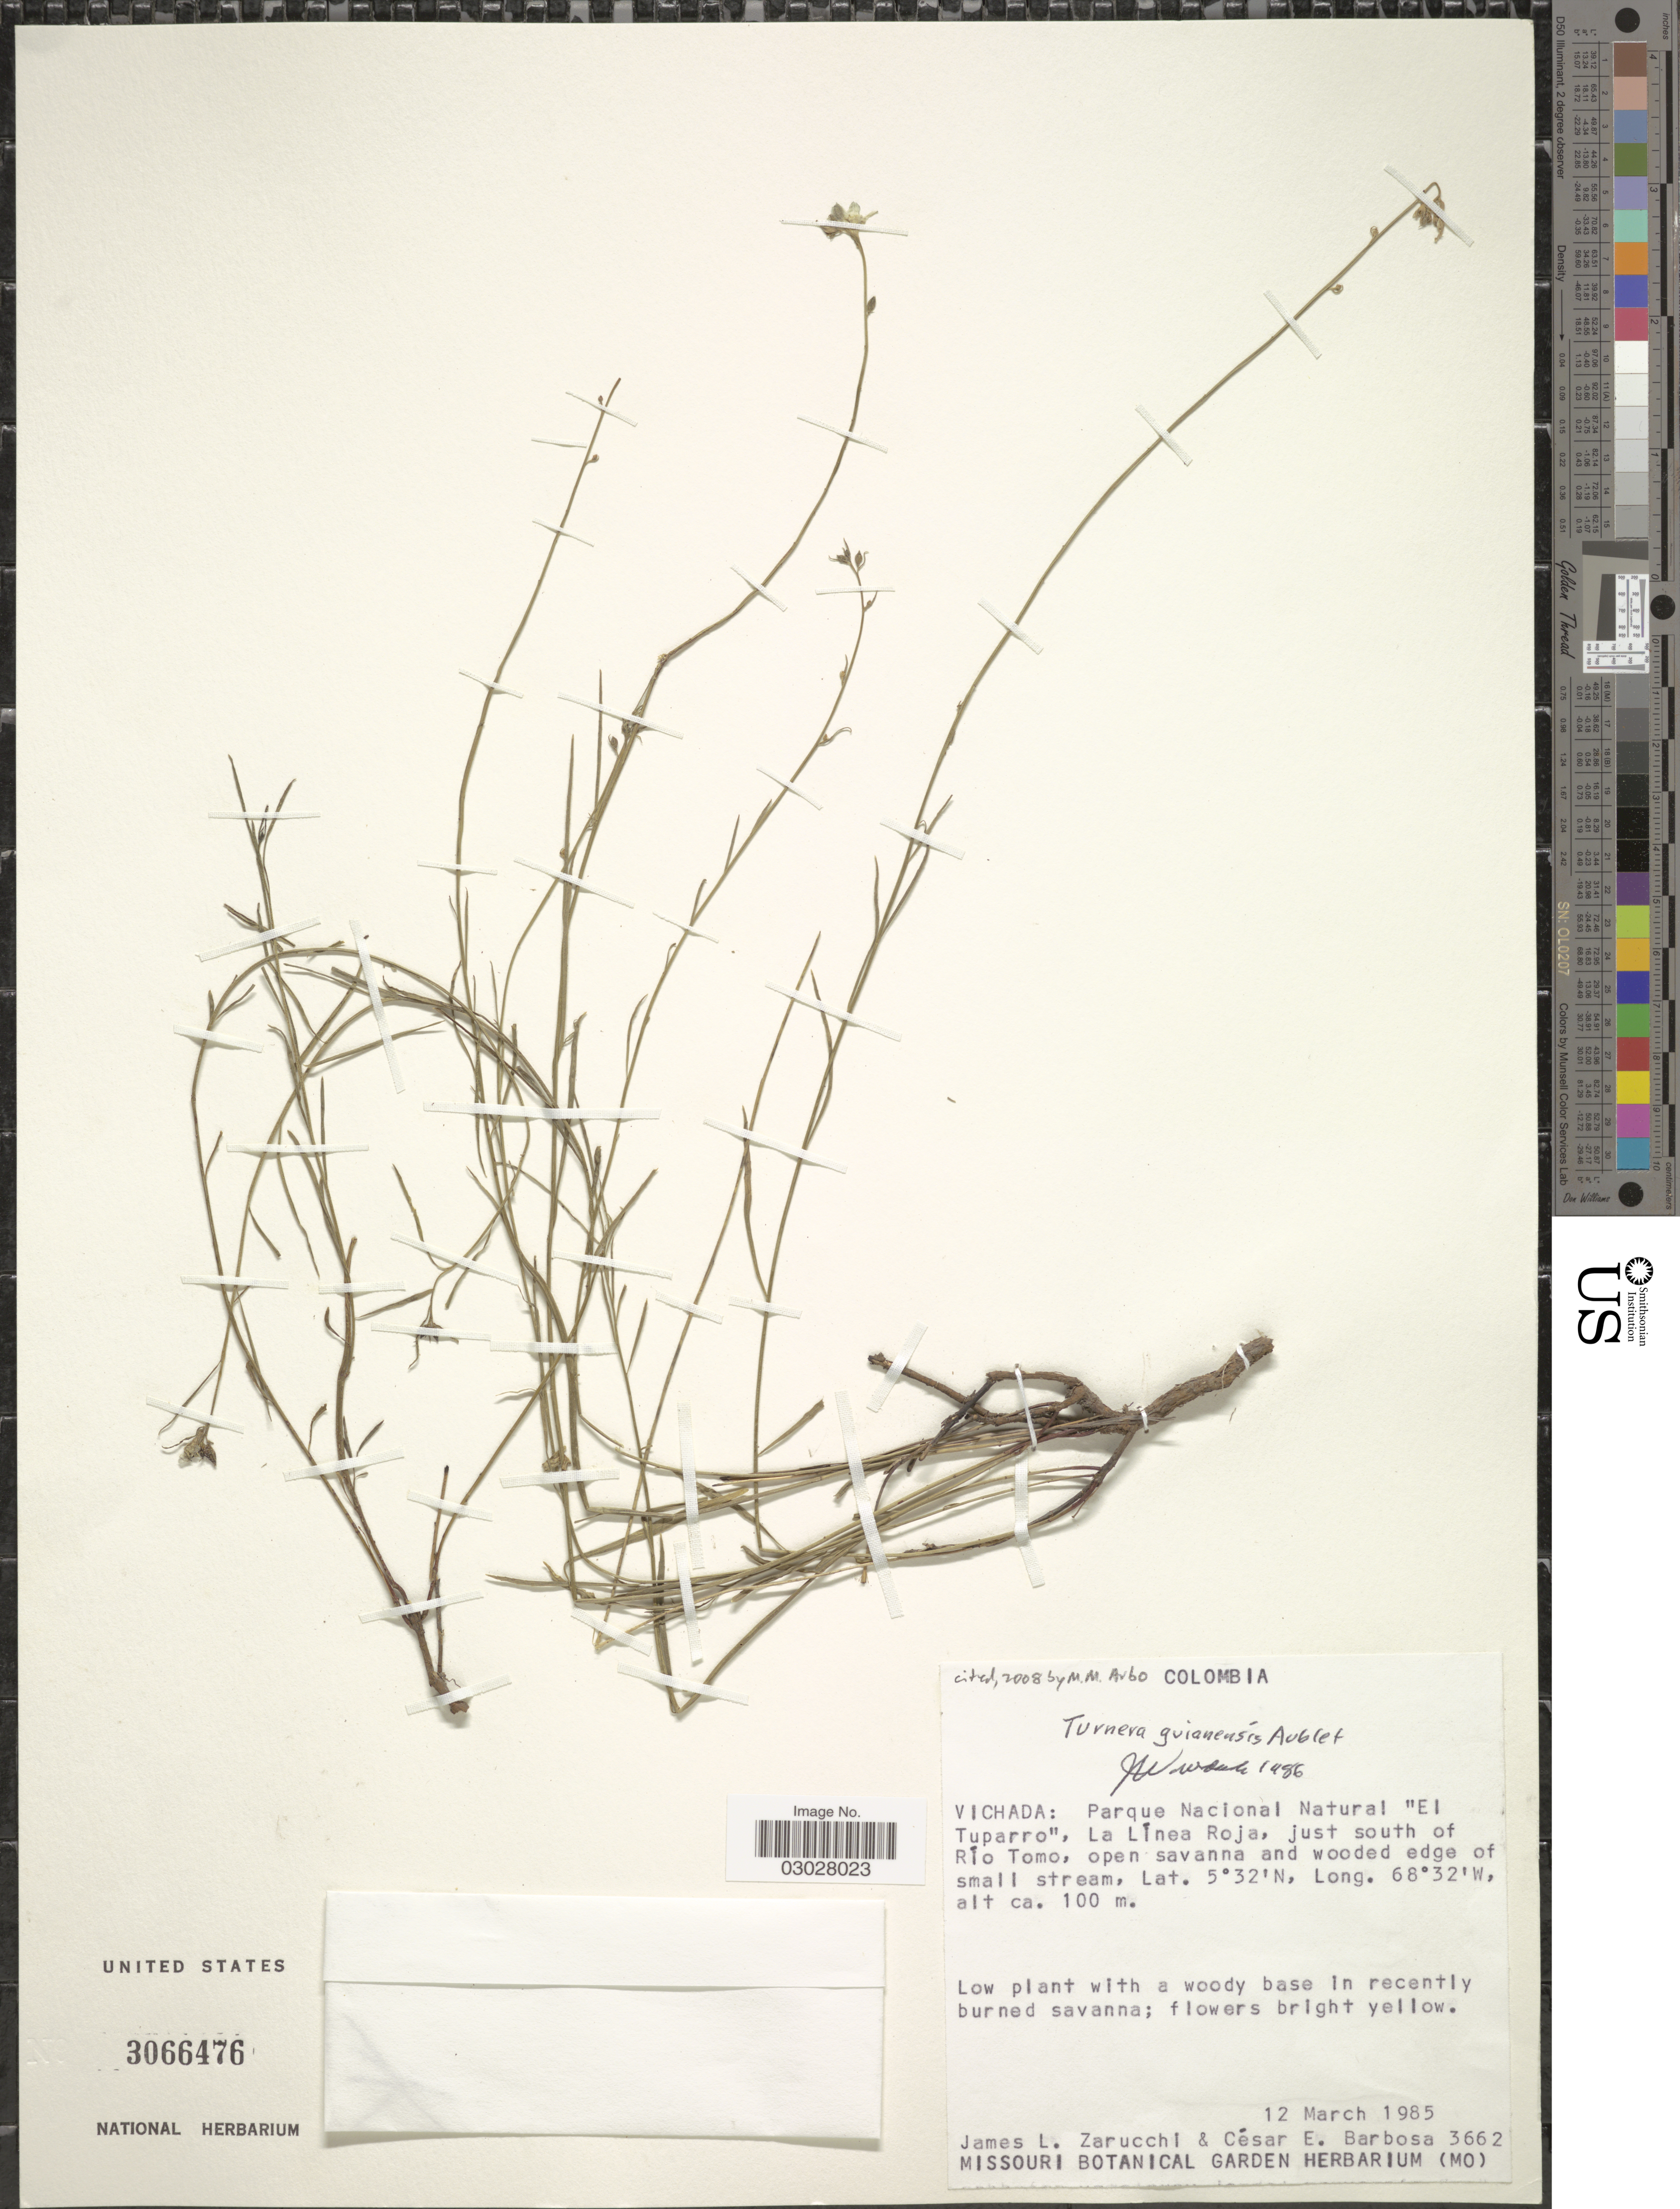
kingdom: Plantae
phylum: Tracheophyta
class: Magnoliopsida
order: Malpighiales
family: Turneraceae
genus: Turnera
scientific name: Turnera guianensis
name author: Aubl.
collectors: J. L. Zarucchi & C. E. Barbosa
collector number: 3662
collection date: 1985-03-12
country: Colombia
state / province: Vichada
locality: Vichada: Parque Nacional Natural "El Tuparro", La Línea Roja, just south of Río Tomo.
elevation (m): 100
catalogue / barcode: US 3066476